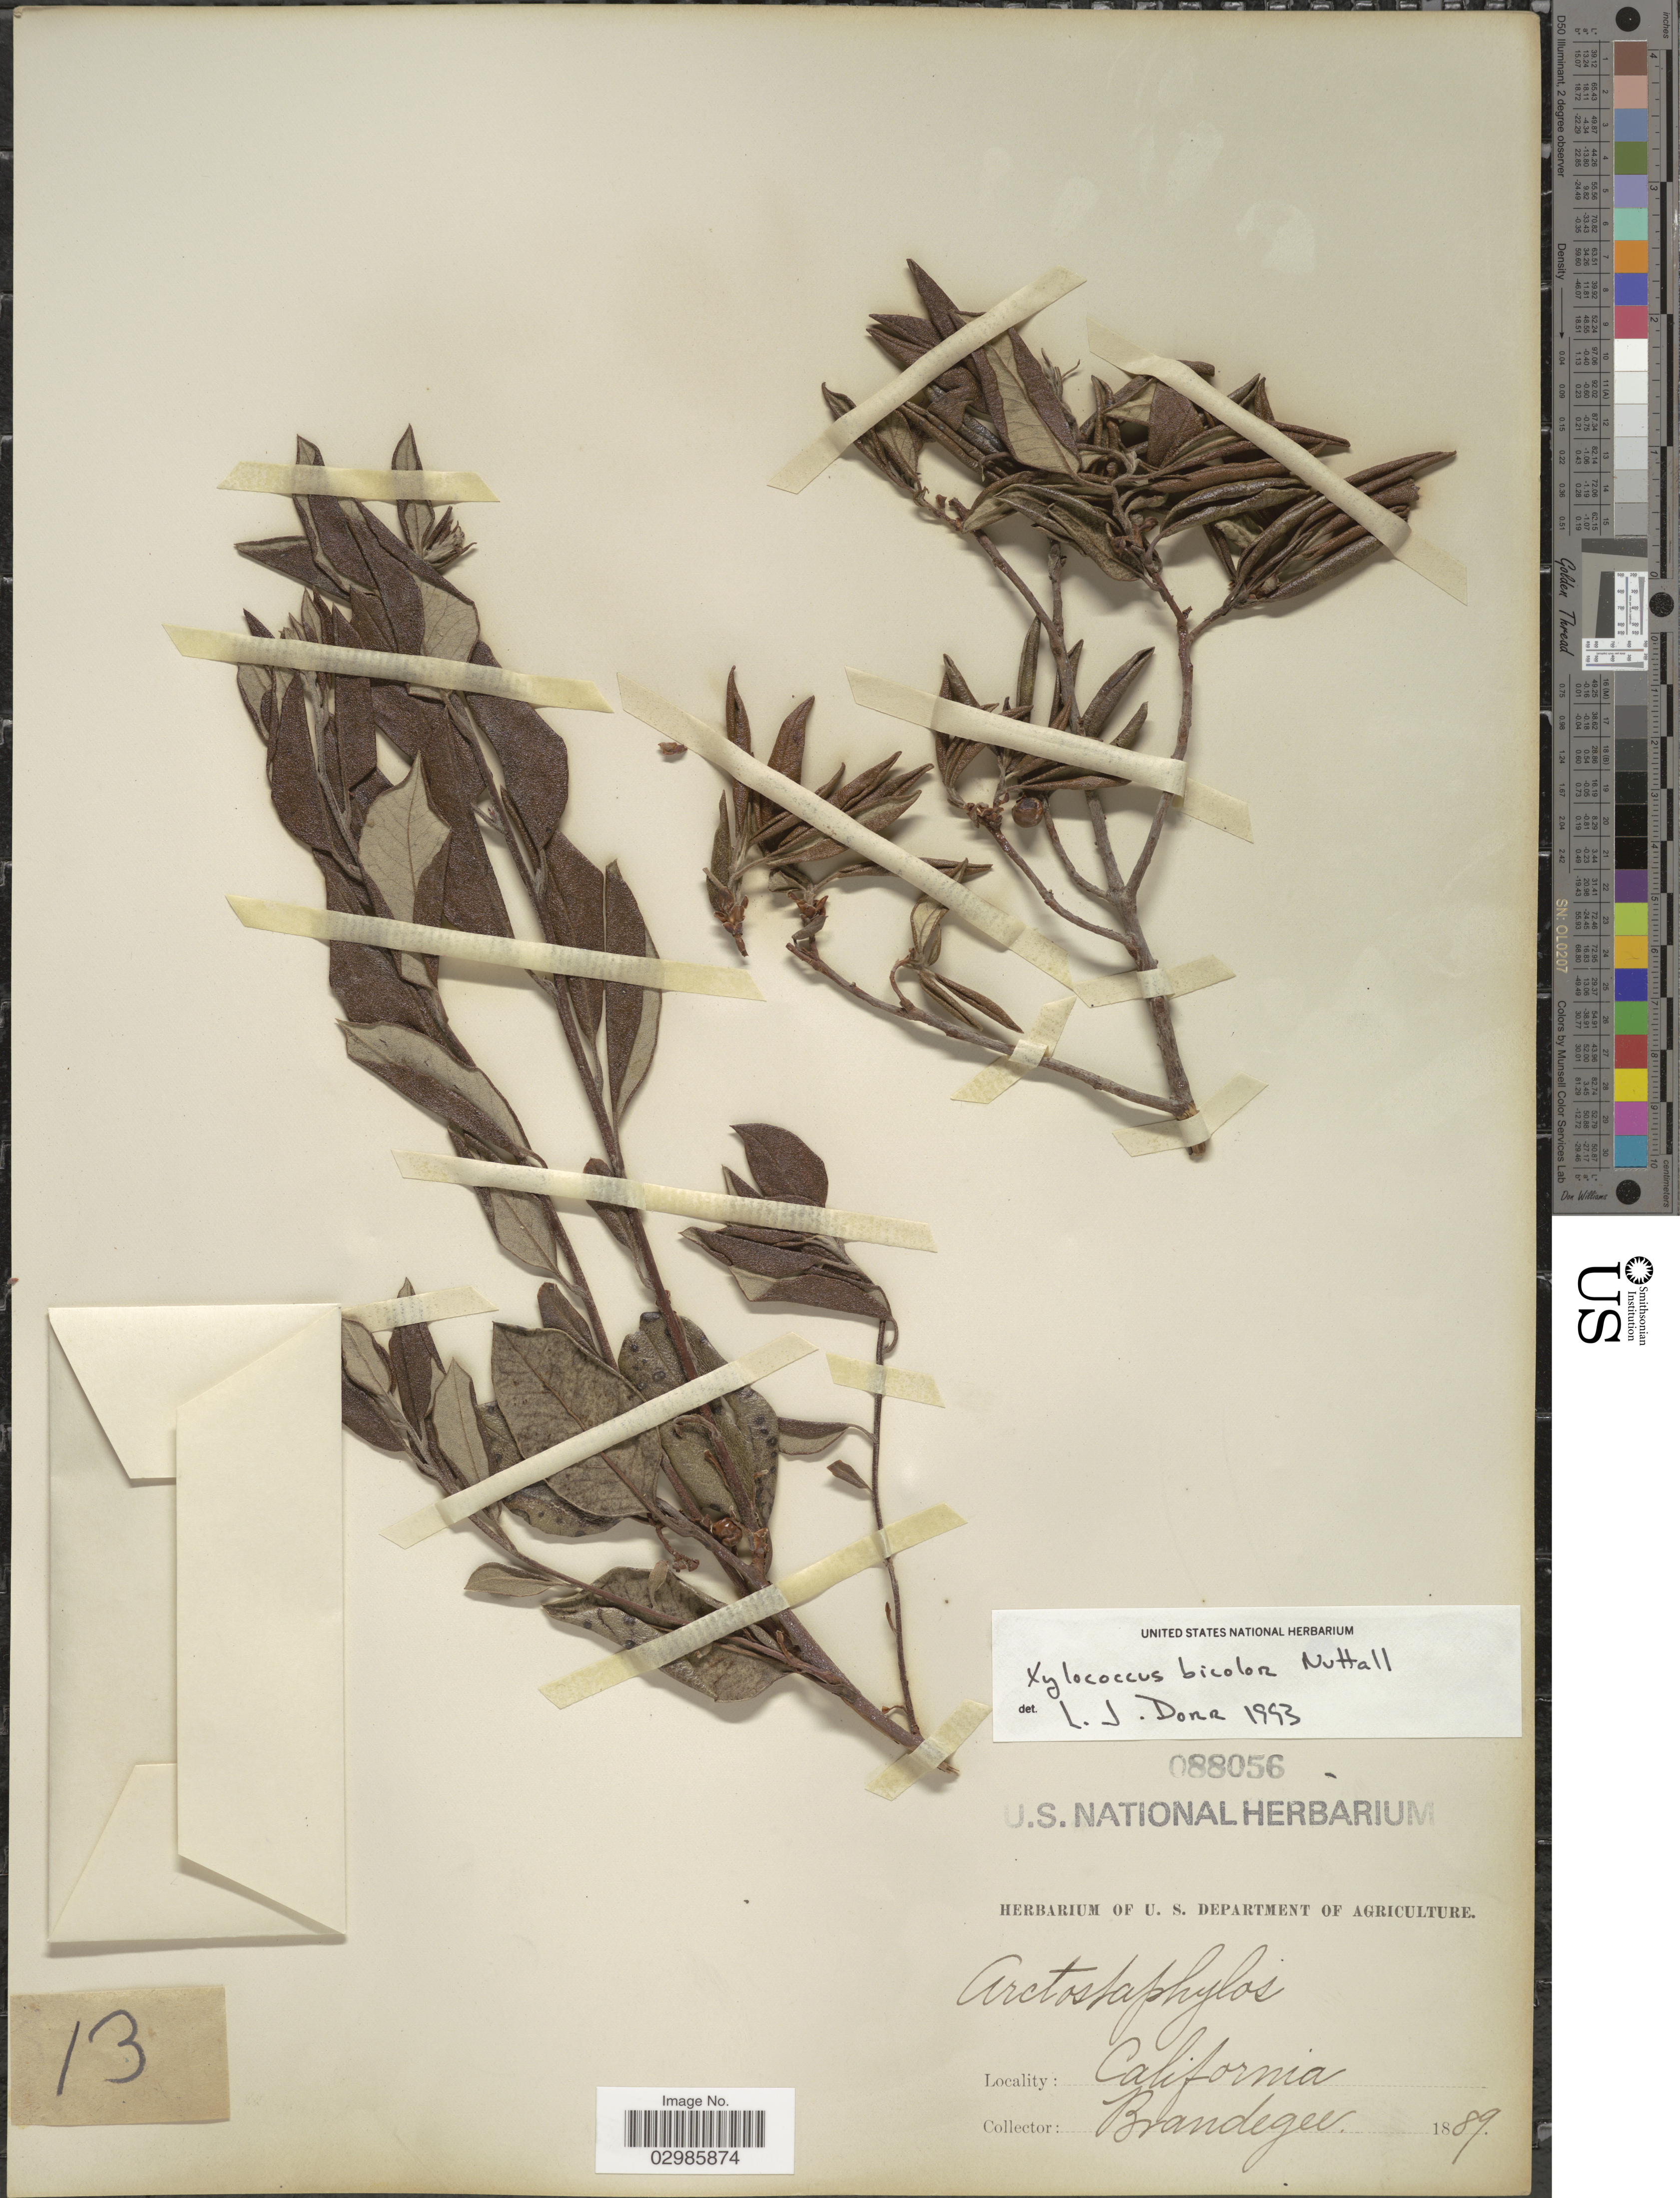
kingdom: Plantae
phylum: Tracheophyta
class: Magnoliopsida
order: Ericales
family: Ericaceae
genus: Xylococcus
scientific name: Xylococcus bicolor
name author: Nutt.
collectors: -- Brandegee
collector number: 13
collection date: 1889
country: United States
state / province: California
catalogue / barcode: US 88056